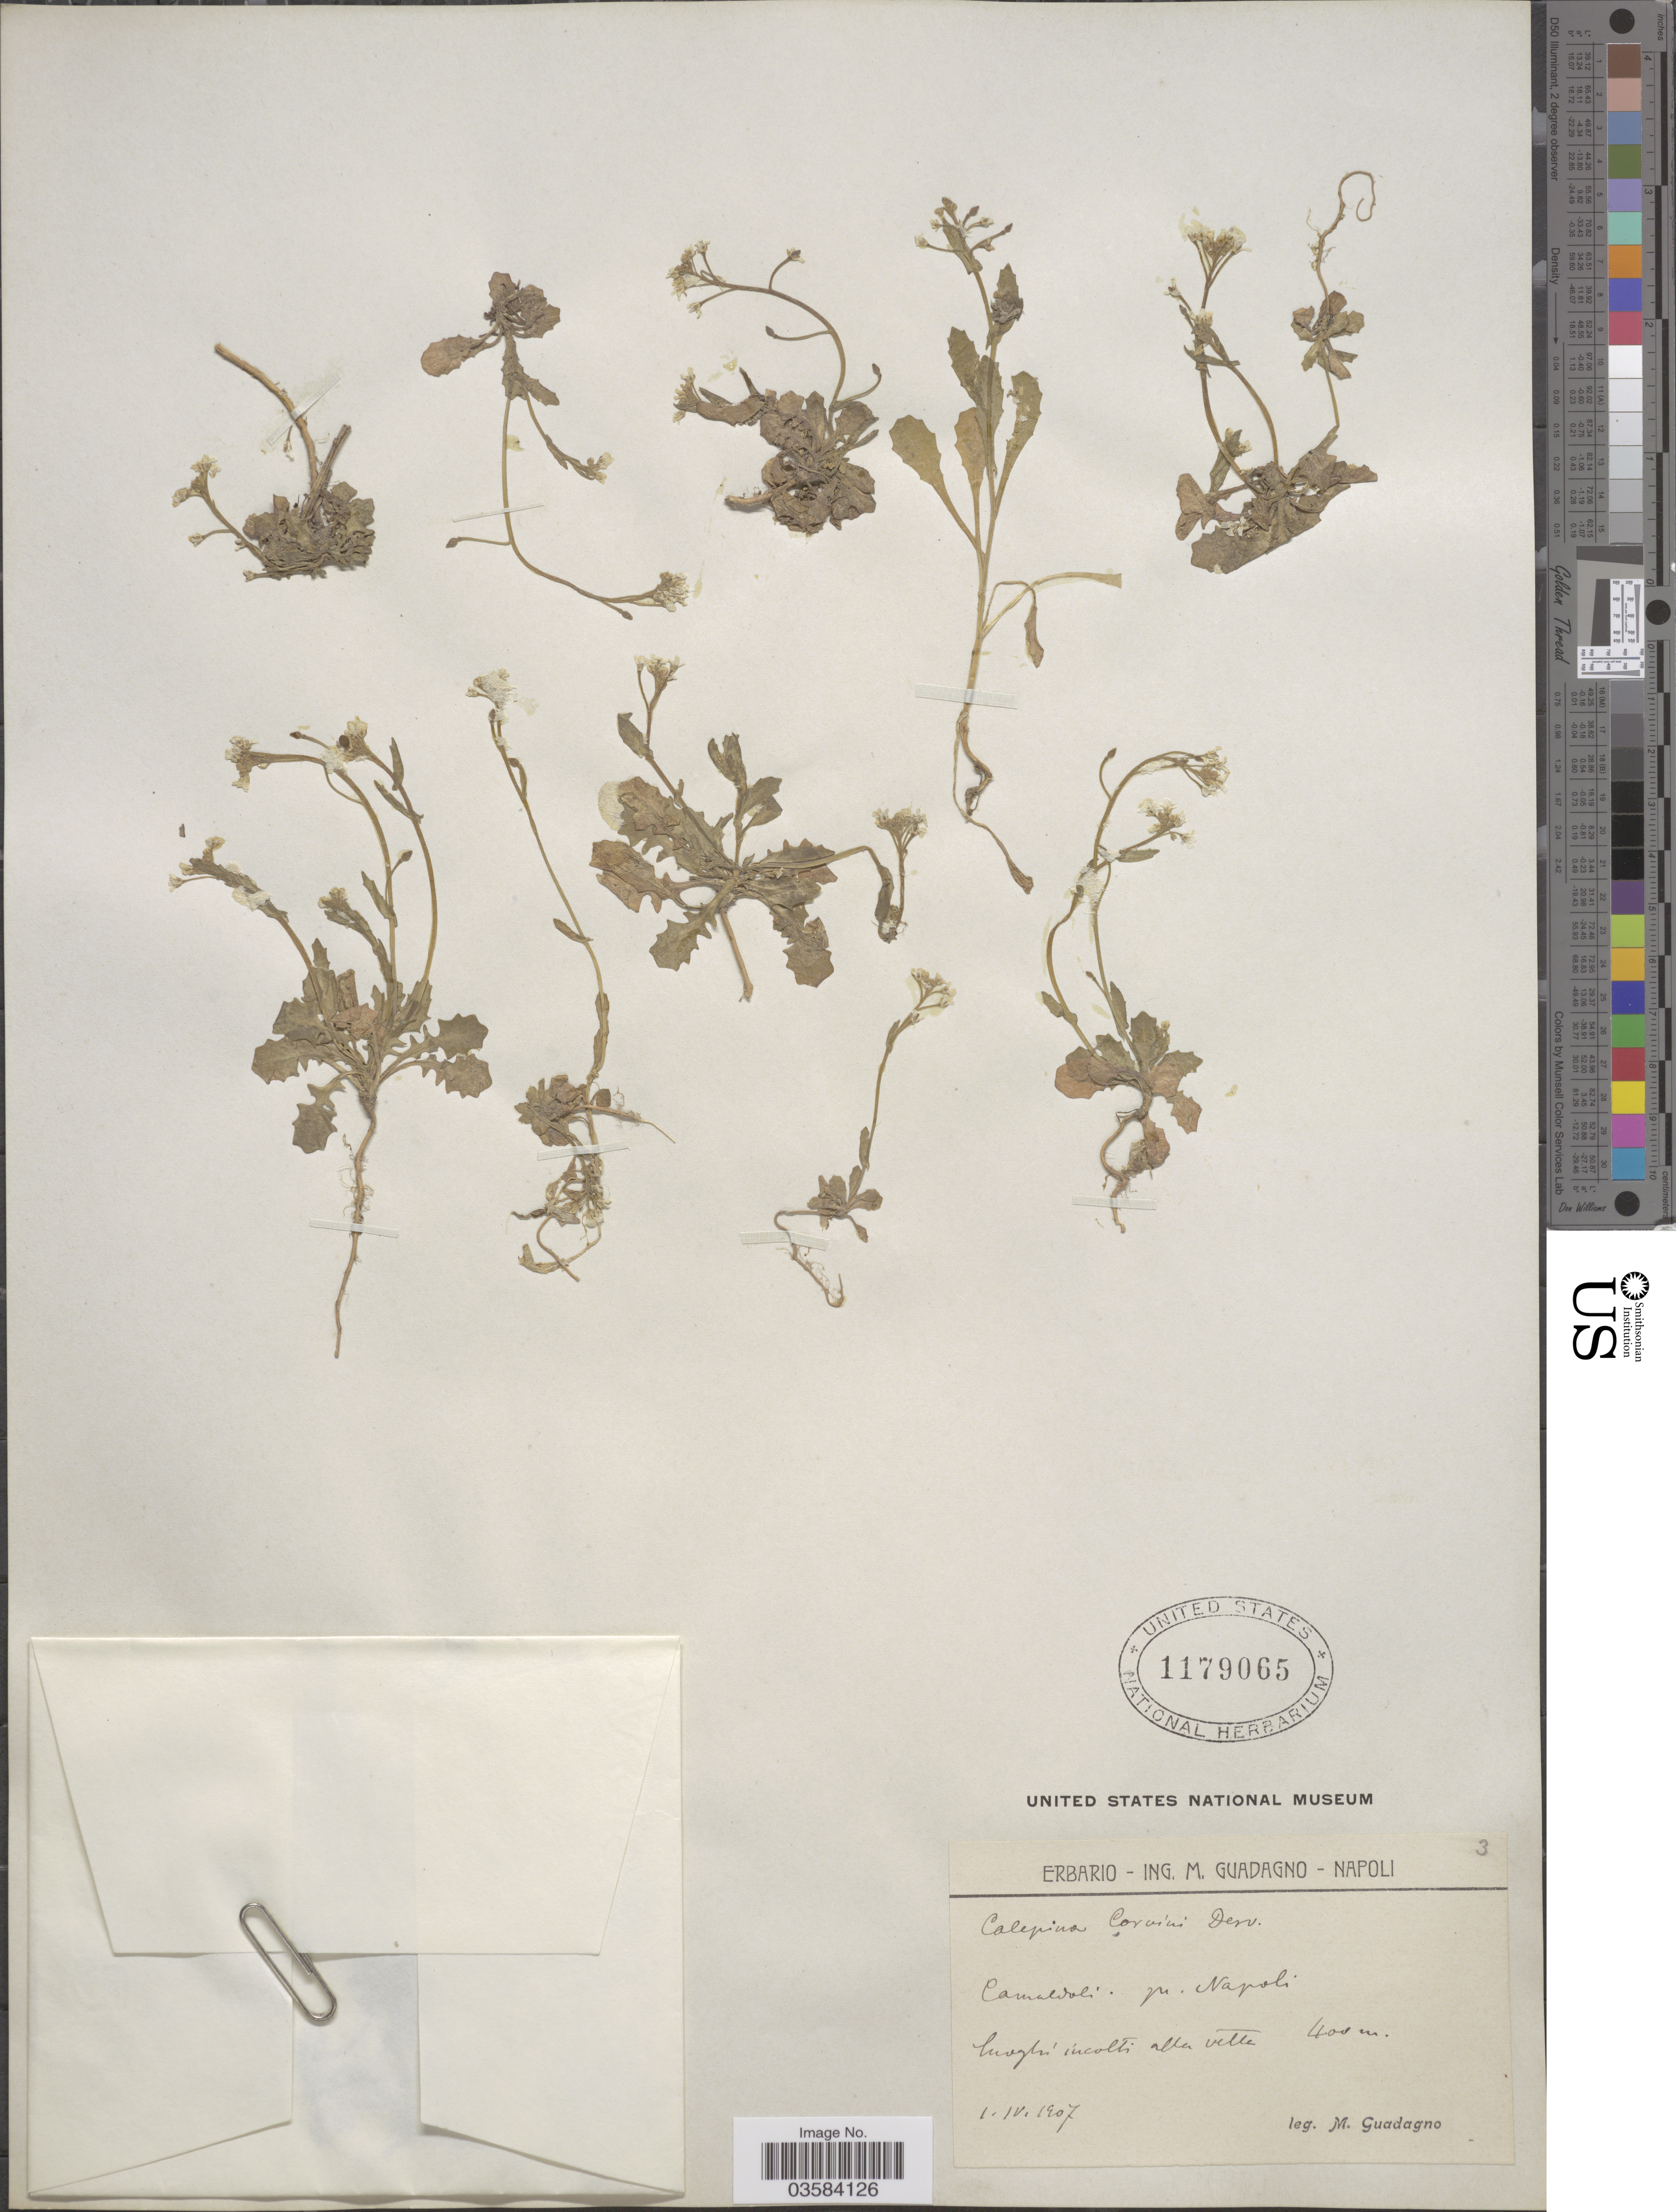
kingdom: Plantae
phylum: Tracheophyta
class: Magnoliopsida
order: Brassicales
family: Brassicaceae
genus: Calepina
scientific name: Calepina corvini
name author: (All.) Desv.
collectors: M. Guadagno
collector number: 3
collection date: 1907-04-01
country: Italy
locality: Camalvoli. pr. Napoli luoghi incolti alta vette.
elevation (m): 400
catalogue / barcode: US 1179065